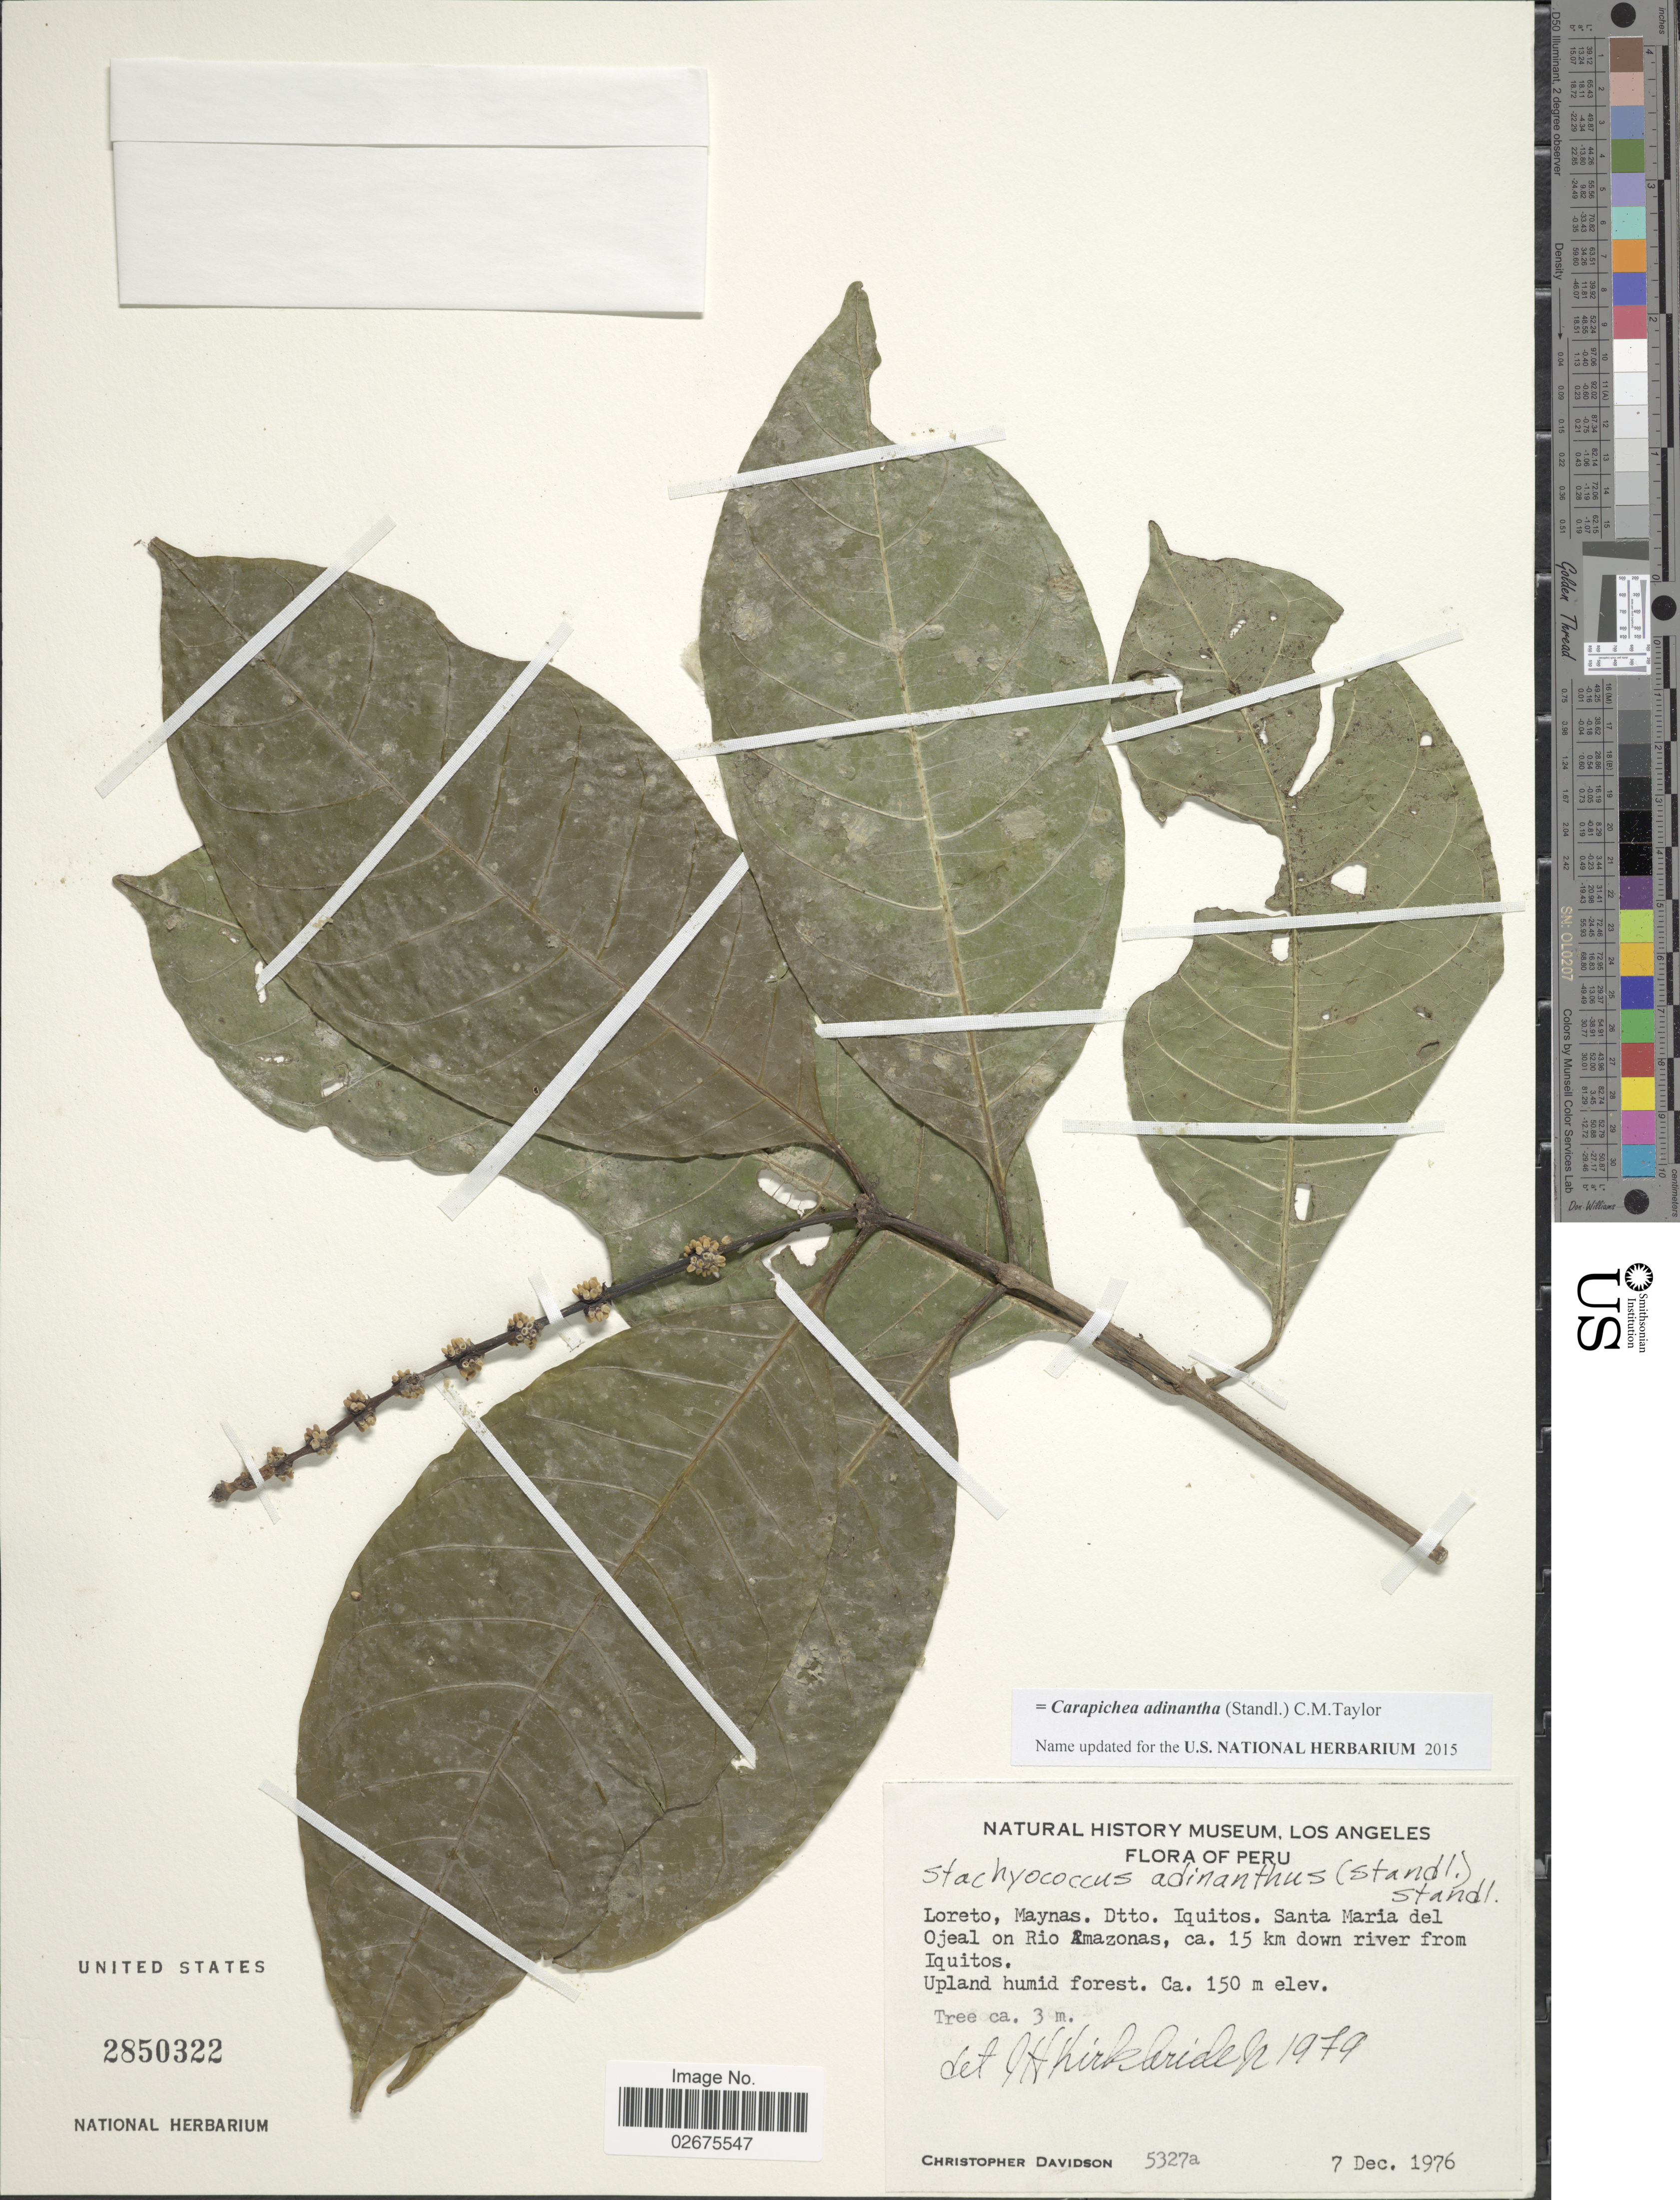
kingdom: Plantae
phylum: Tracheophyta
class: Magnoliopsida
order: Gentianales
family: Rubiaceae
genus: Carapichea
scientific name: Carapichea adinantha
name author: (Standl.) C.M. Taylor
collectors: C. Davidson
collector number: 5327a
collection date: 1976-12-07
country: Peru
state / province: Loreto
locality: Maynas. Dtto. Iquitos Santa Maria del Ojeal on Rio Amazonas, ca. 15 km down river from Iquitos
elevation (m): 150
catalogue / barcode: US 2850322